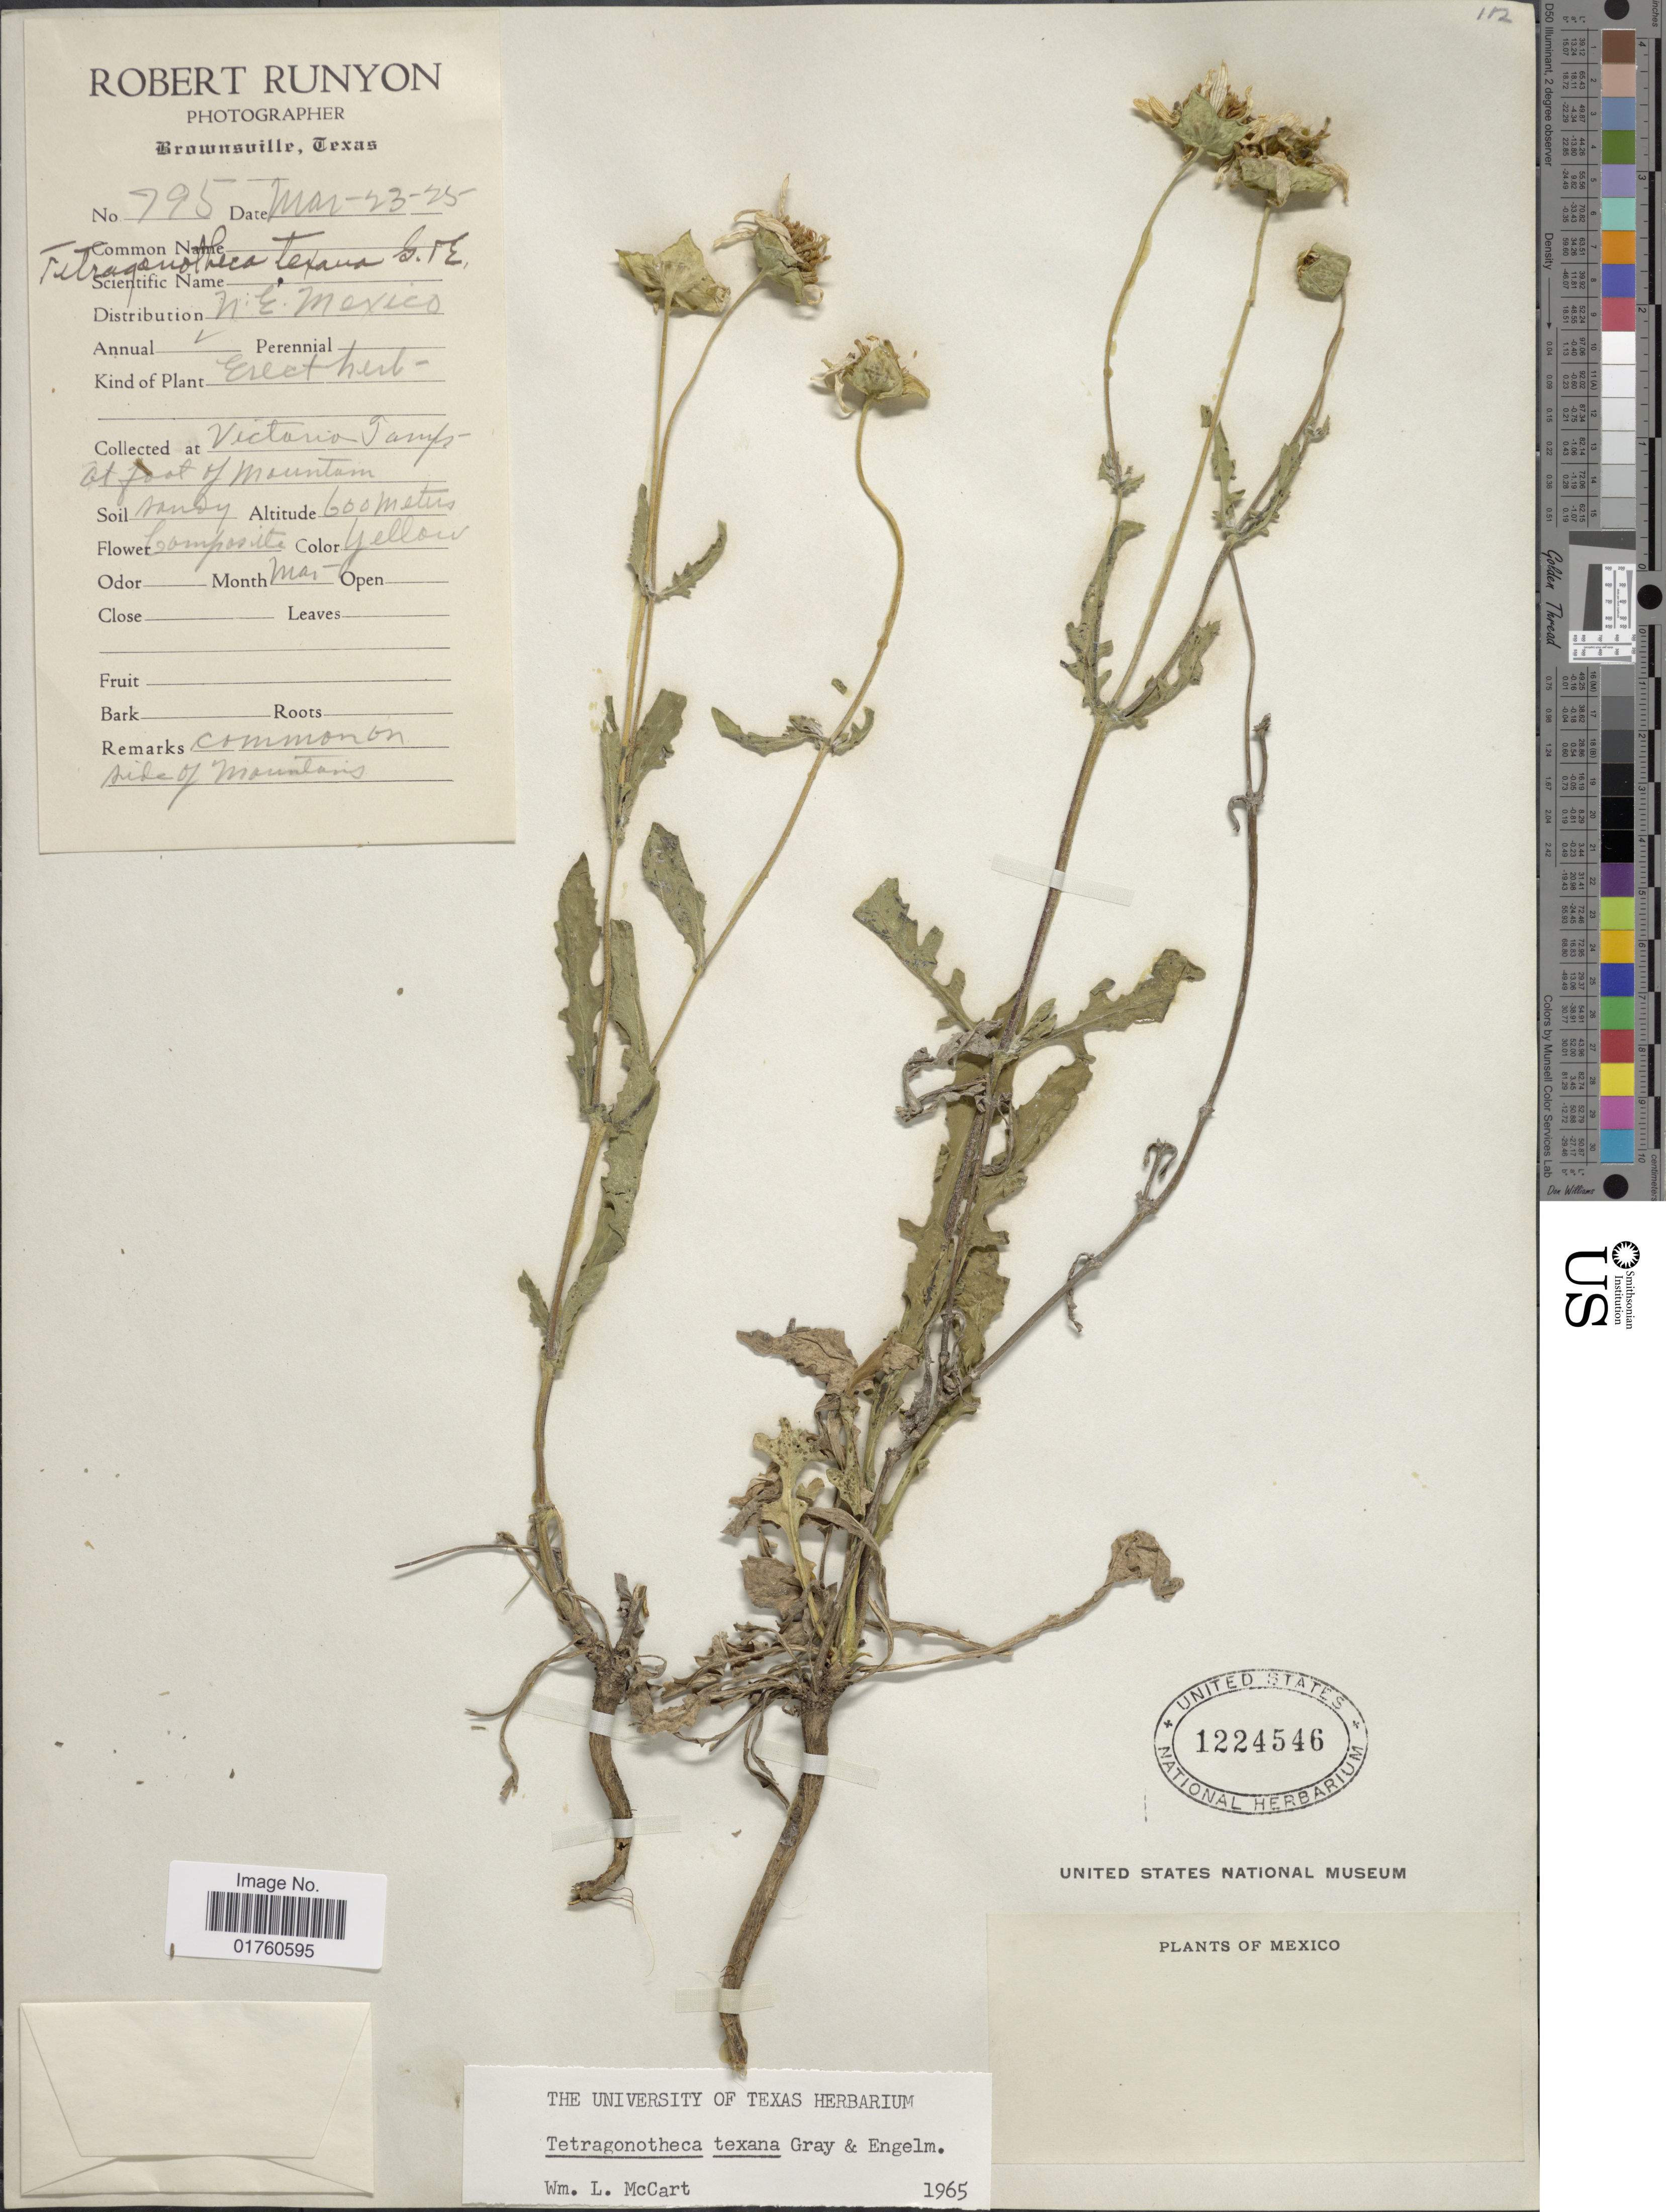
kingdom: Plantae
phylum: Tracheophyta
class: Magnoliopsida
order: Asterales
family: Asteraceae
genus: Tetragonotheca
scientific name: Tetragonotheca texana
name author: A. Gray & Engelm.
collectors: R. Runyon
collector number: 795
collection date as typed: Transcribed d/m/y: 23/3/25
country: Mexico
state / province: Tamaulipas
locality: N.E. Mexico, Victoria Tamps at foot of Mountain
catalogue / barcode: US 1224546